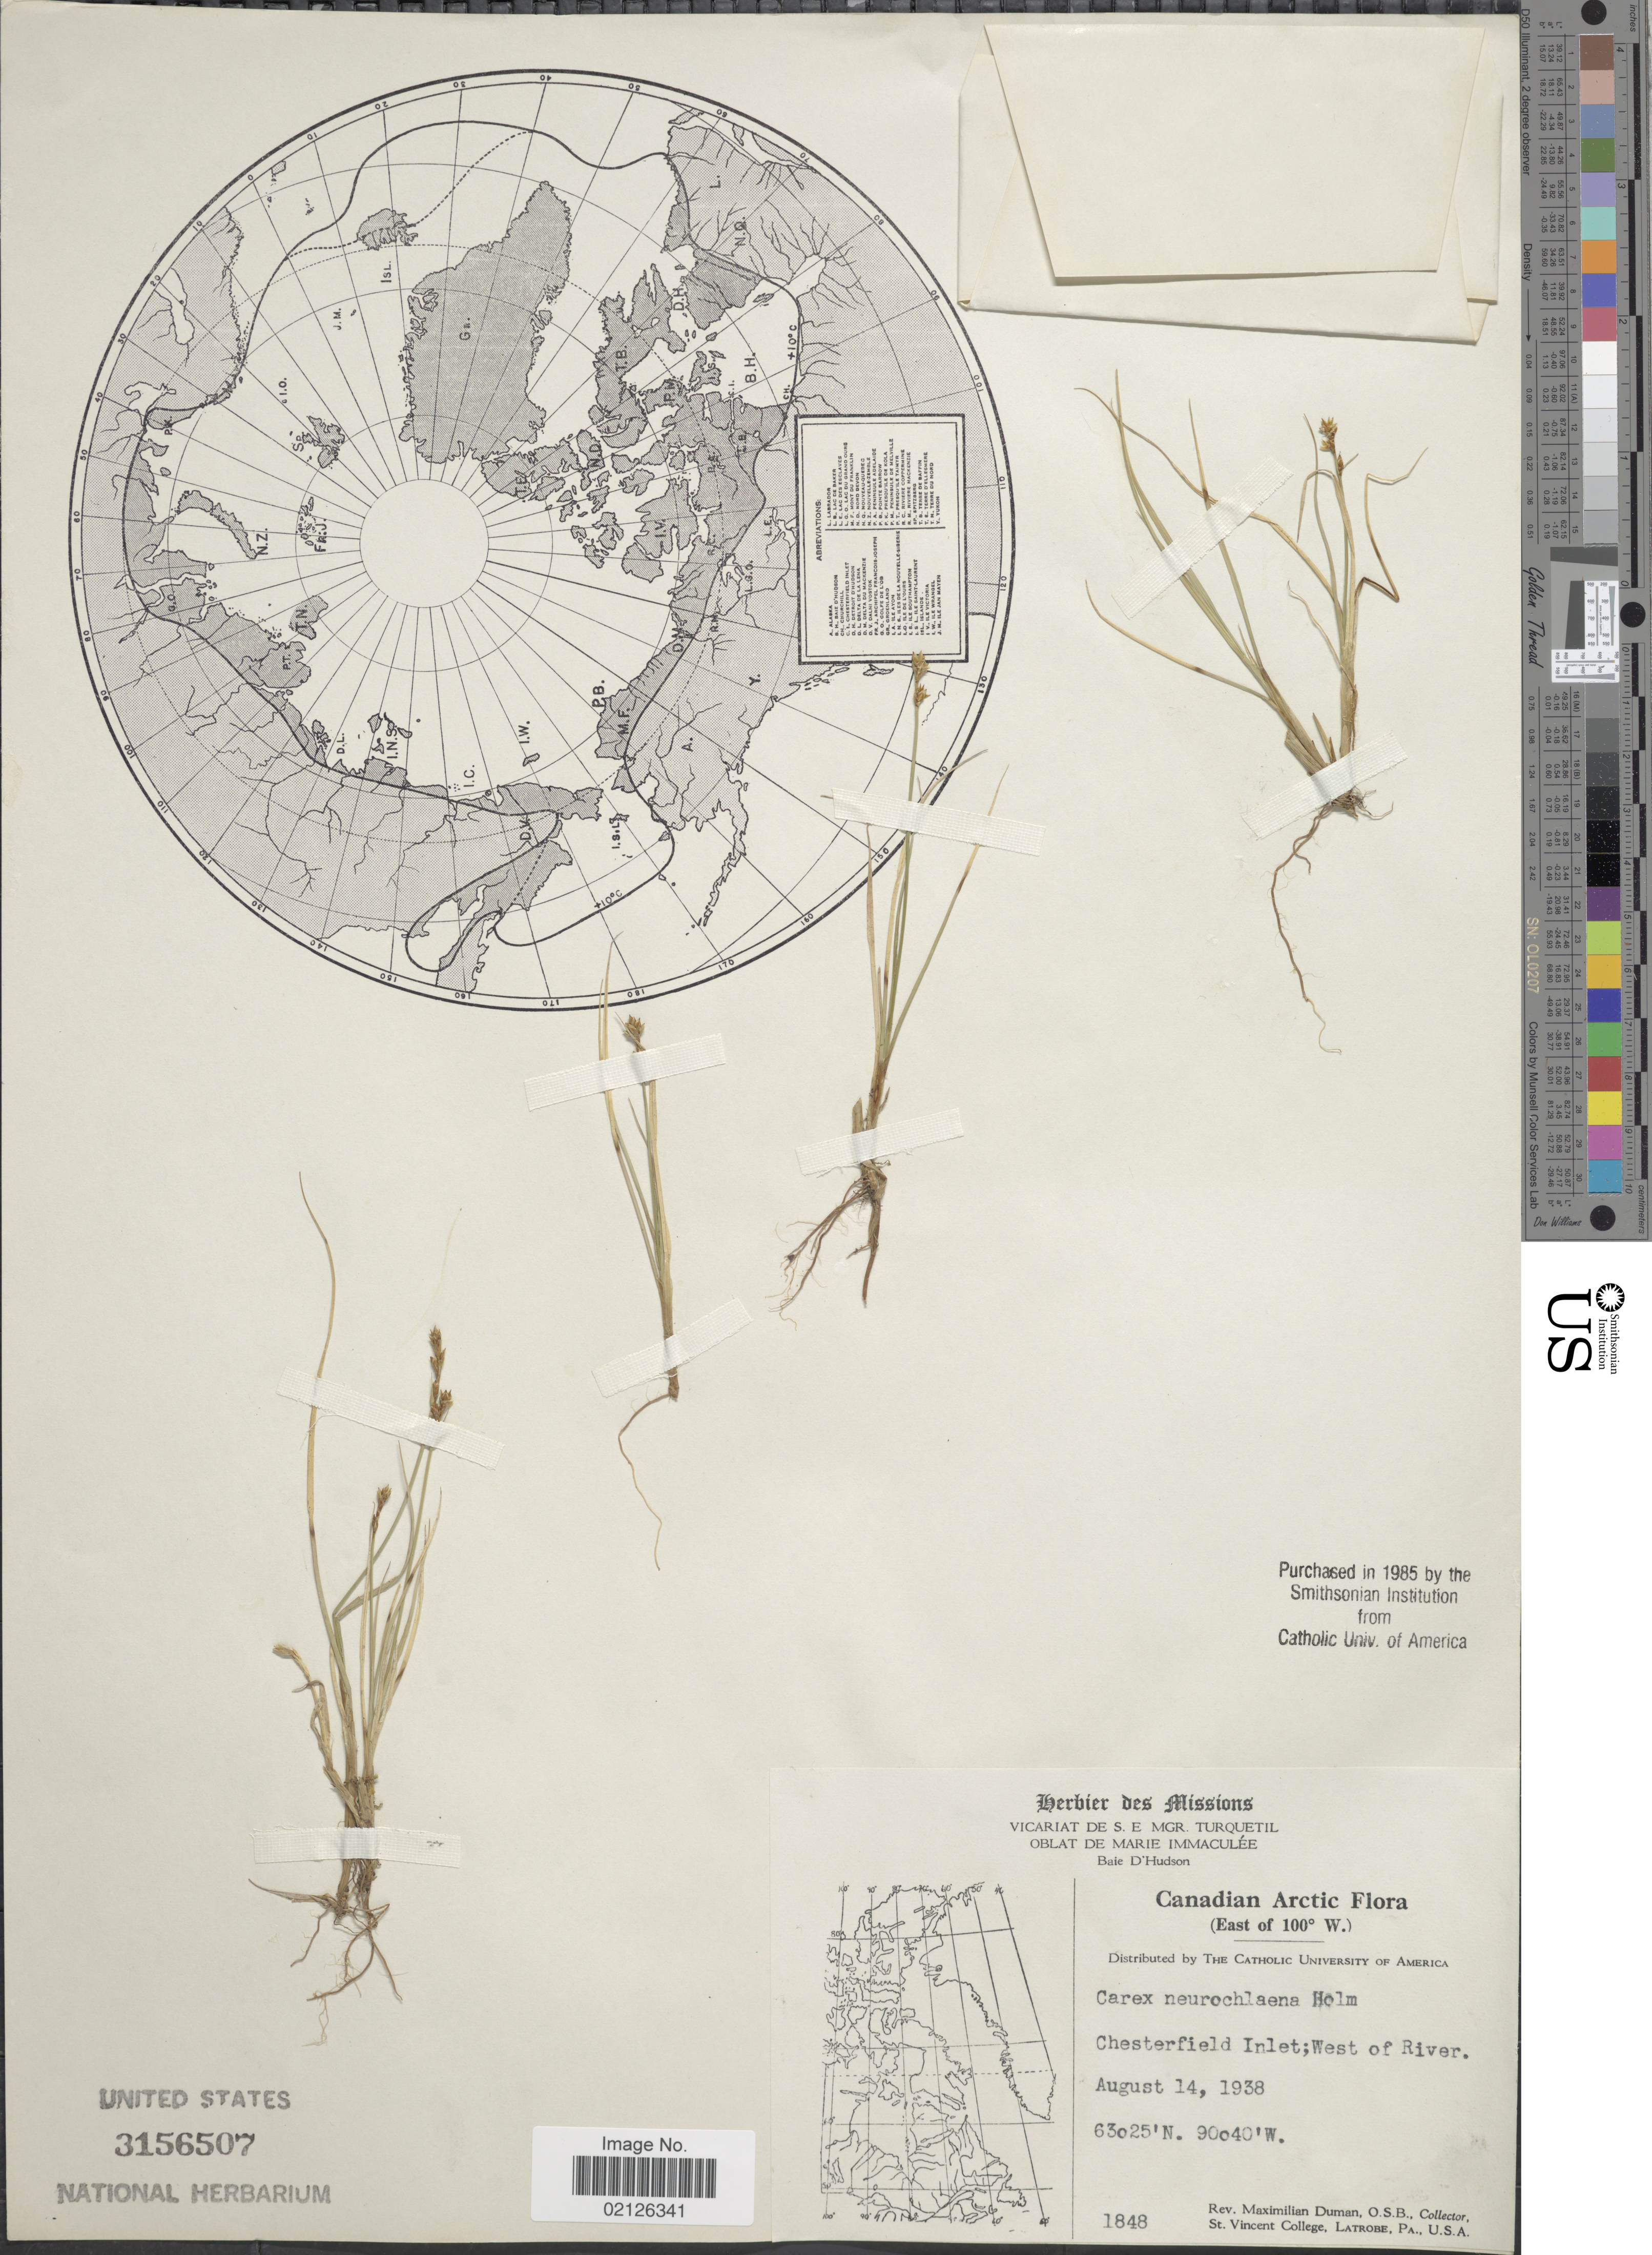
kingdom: Plantae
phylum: Tracheophyta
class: Liliopsida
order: Poales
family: Cyperaceae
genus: Carex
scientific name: Carex heleonastes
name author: Ehrh. ex L. f.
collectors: M. Duman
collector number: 1848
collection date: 1938-08-14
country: Canada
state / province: Nunavut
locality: Canadian Arctic (East of 100° W), Chesterfield Inlet; West of River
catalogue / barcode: US 3156507